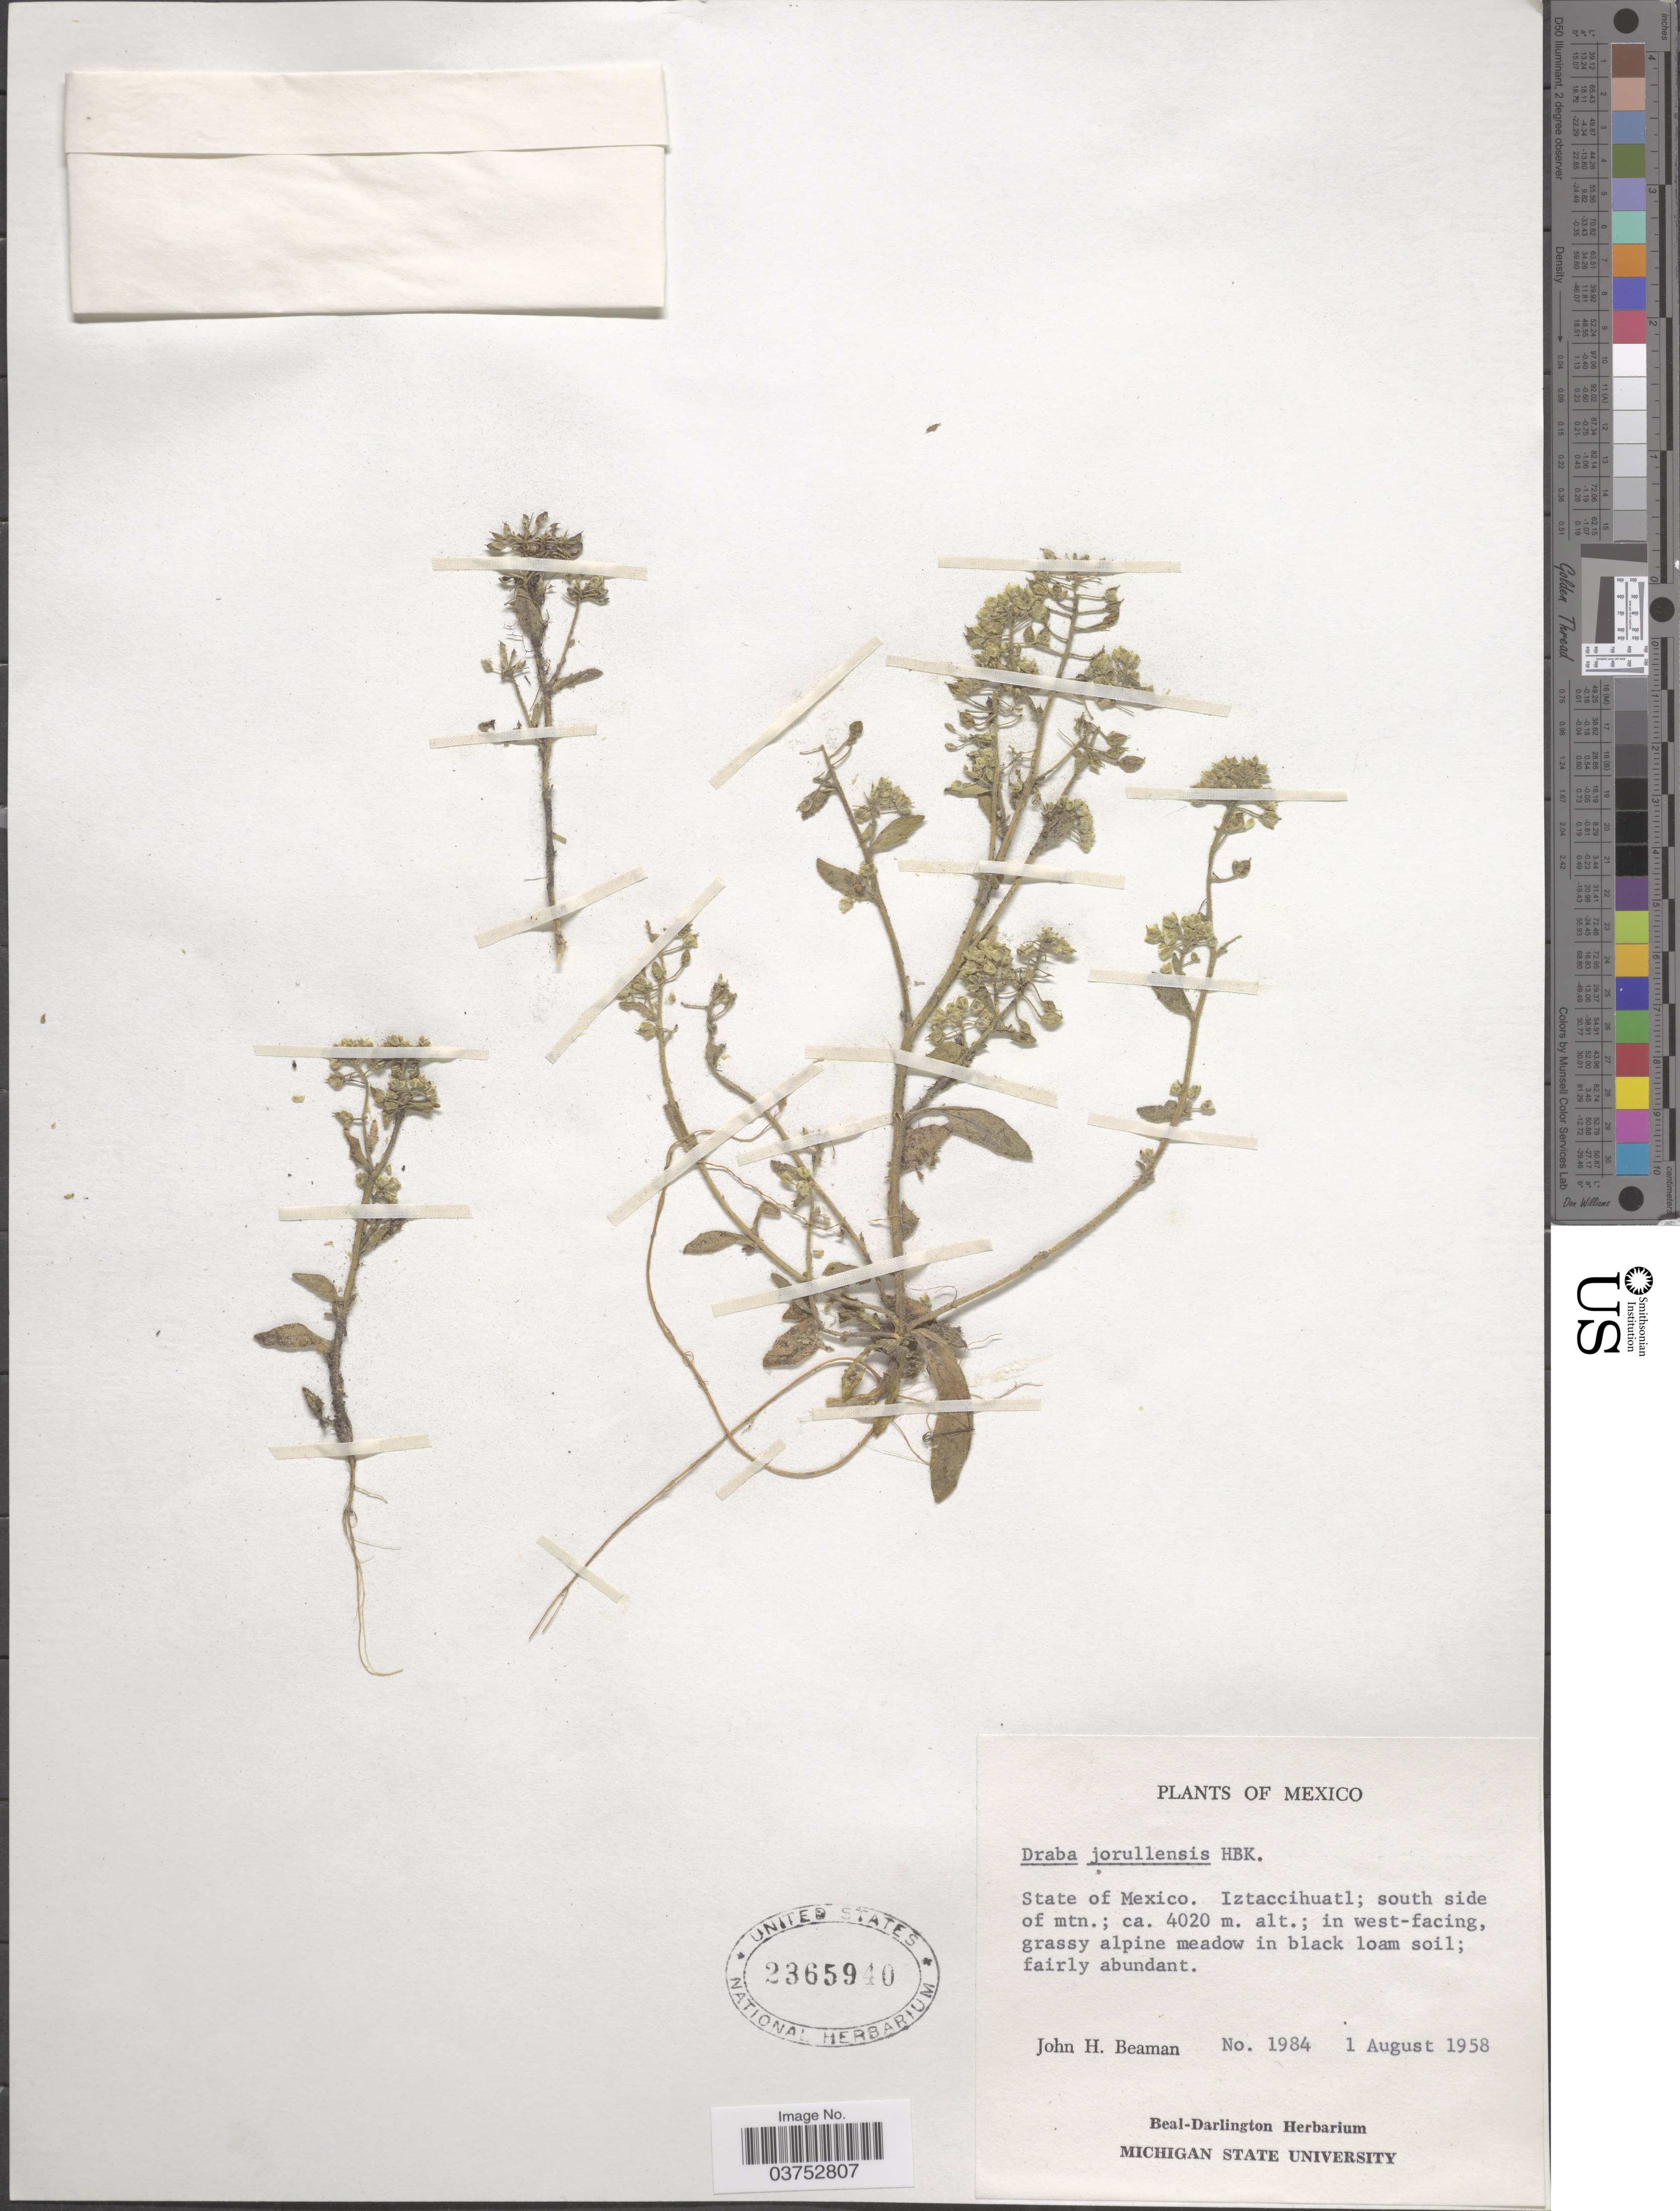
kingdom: Plantae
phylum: Tracheophyta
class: Magnoliopsida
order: Brassicales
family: Brassicaceae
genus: Draba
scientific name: Draba jorullensis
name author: Kunth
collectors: J. H. Beaman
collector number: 1984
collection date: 1958-08-01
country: Mexico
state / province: México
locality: Iztaccihuatl; south side of mtn.; in west-facing, grassy alpine meadow in black loam soil.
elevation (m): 4020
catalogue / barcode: US 2365940